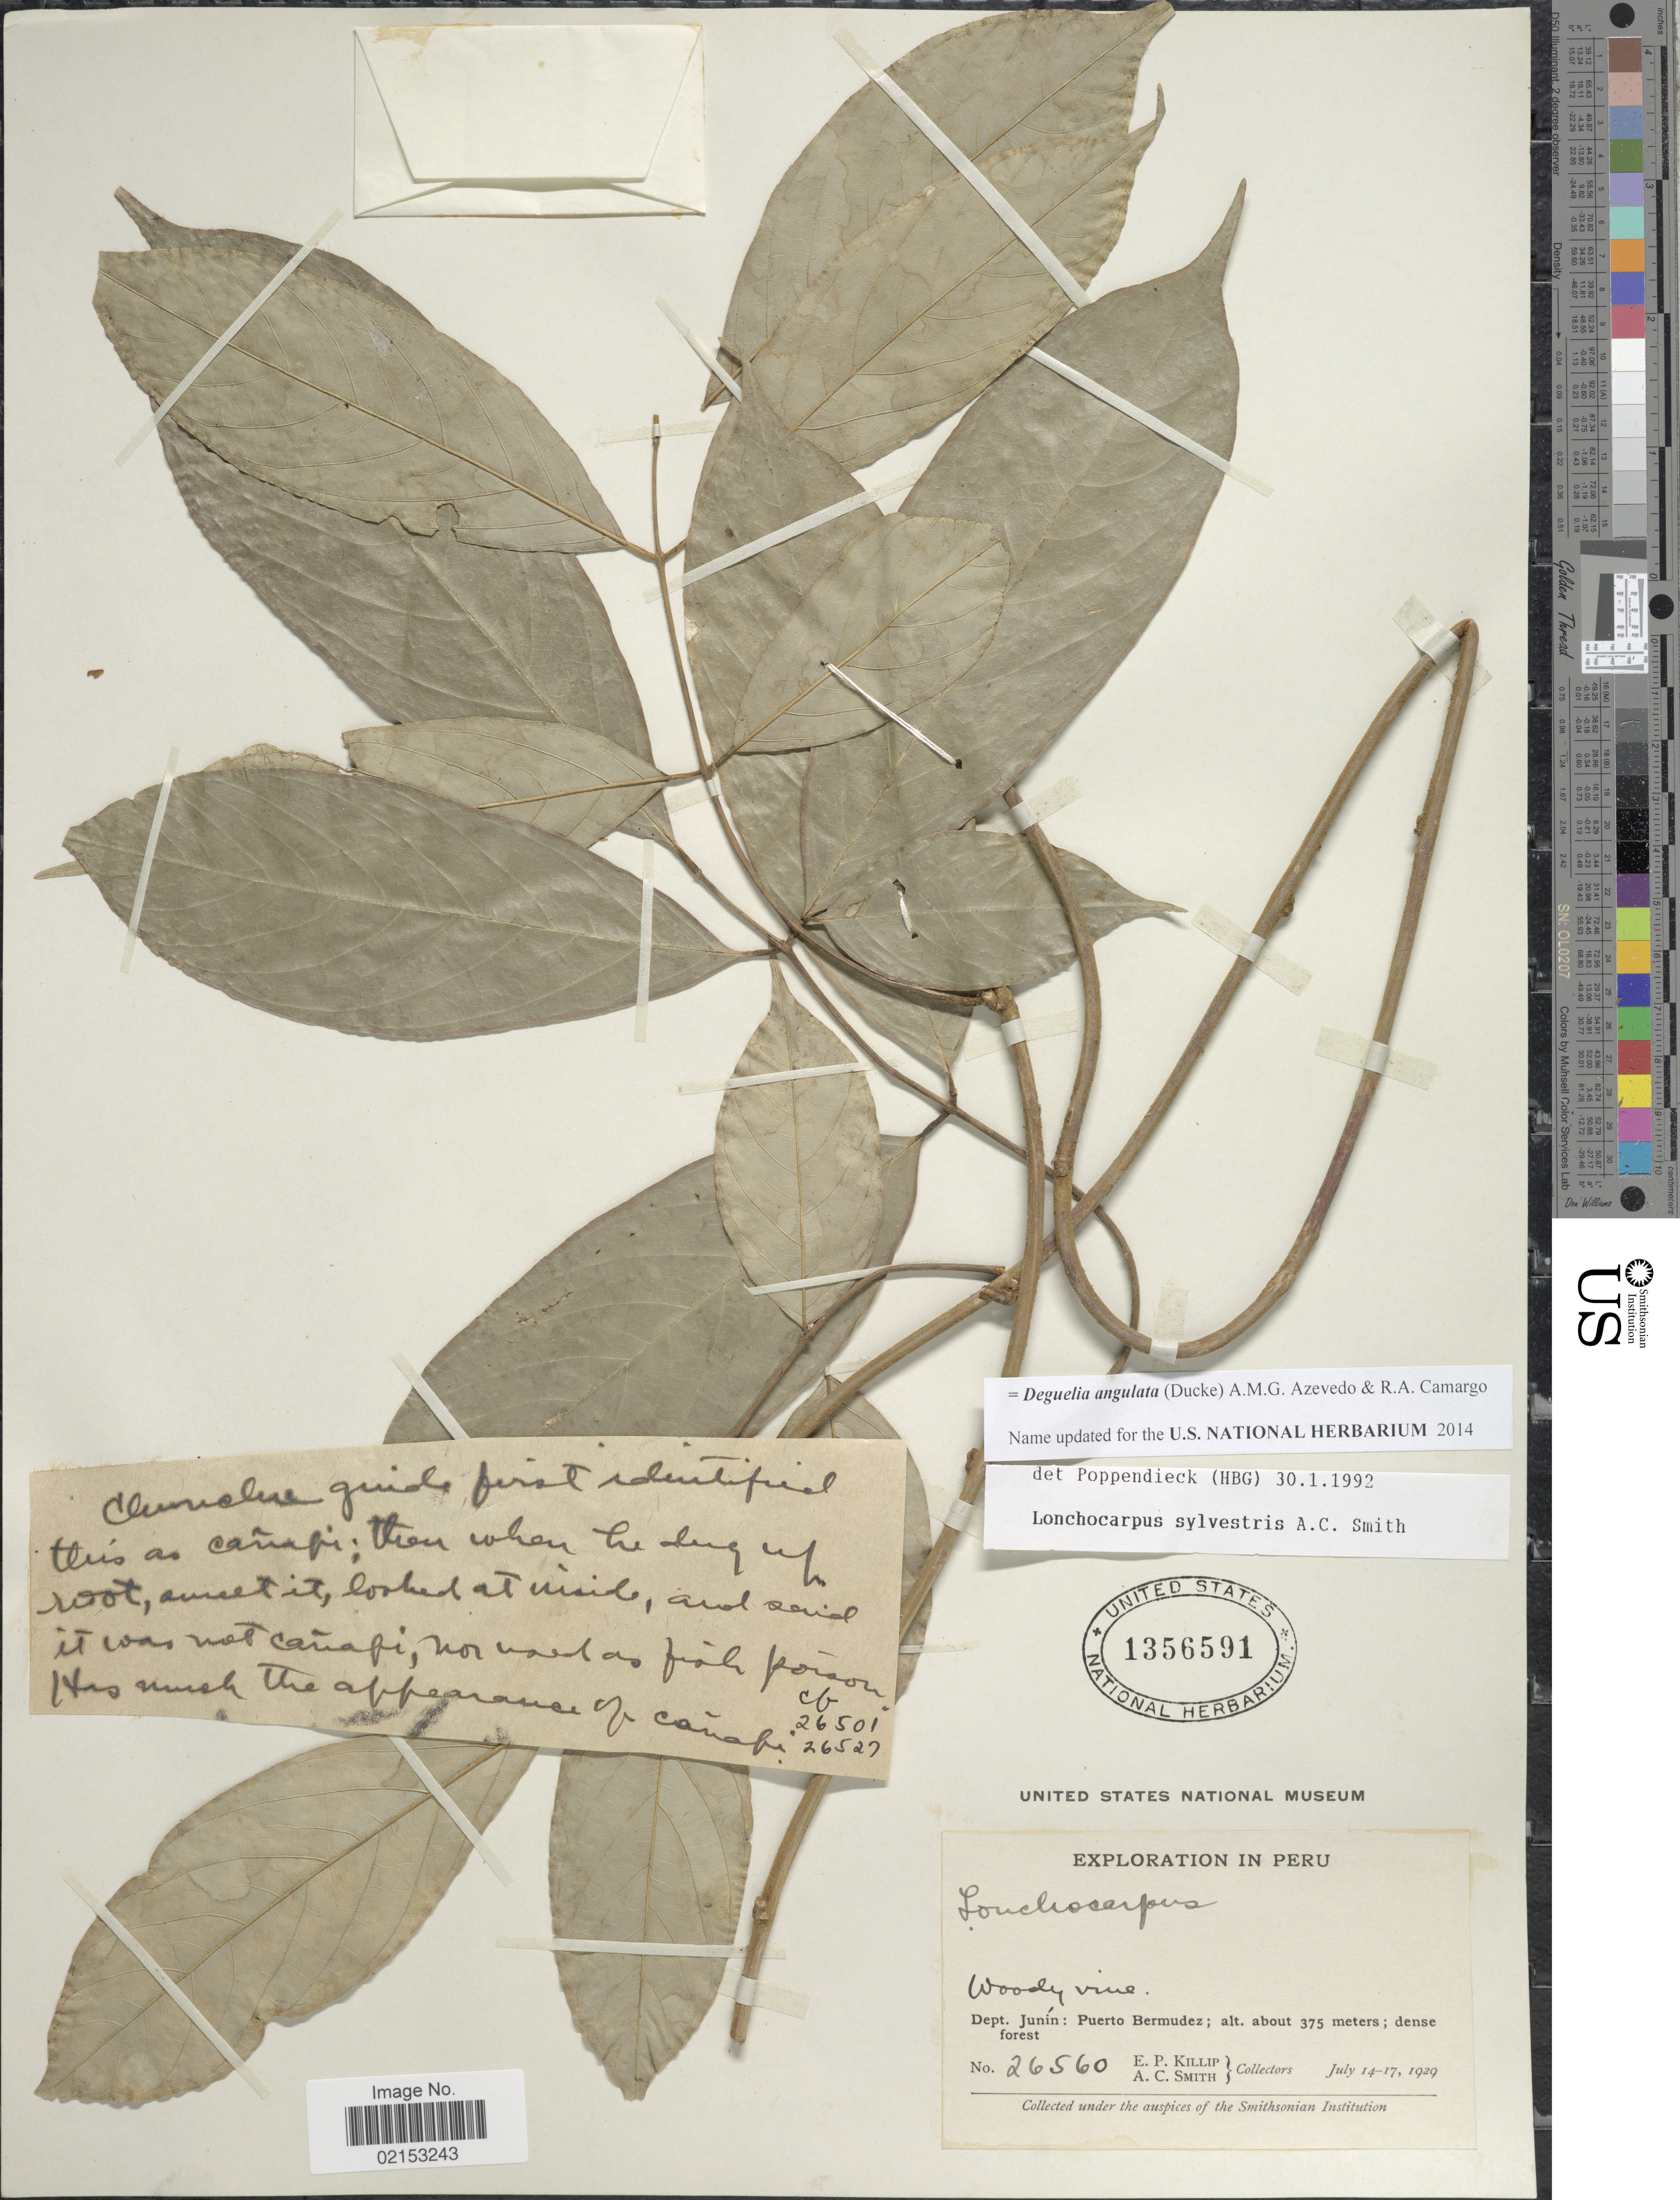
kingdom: Plantae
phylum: Tracheophyta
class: Magnoliopsida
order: Fabales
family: Fabaceae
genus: Deguelia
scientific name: Deguelia angulata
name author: (Ducke) A.M.G. Azevedo & R.A. Camargo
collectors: E. P. Killip & A. C. Smith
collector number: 26560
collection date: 1929-07-14/1929-07-17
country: Peru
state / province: Junín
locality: Puerto Bermudez.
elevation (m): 375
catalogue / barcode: US 1356591